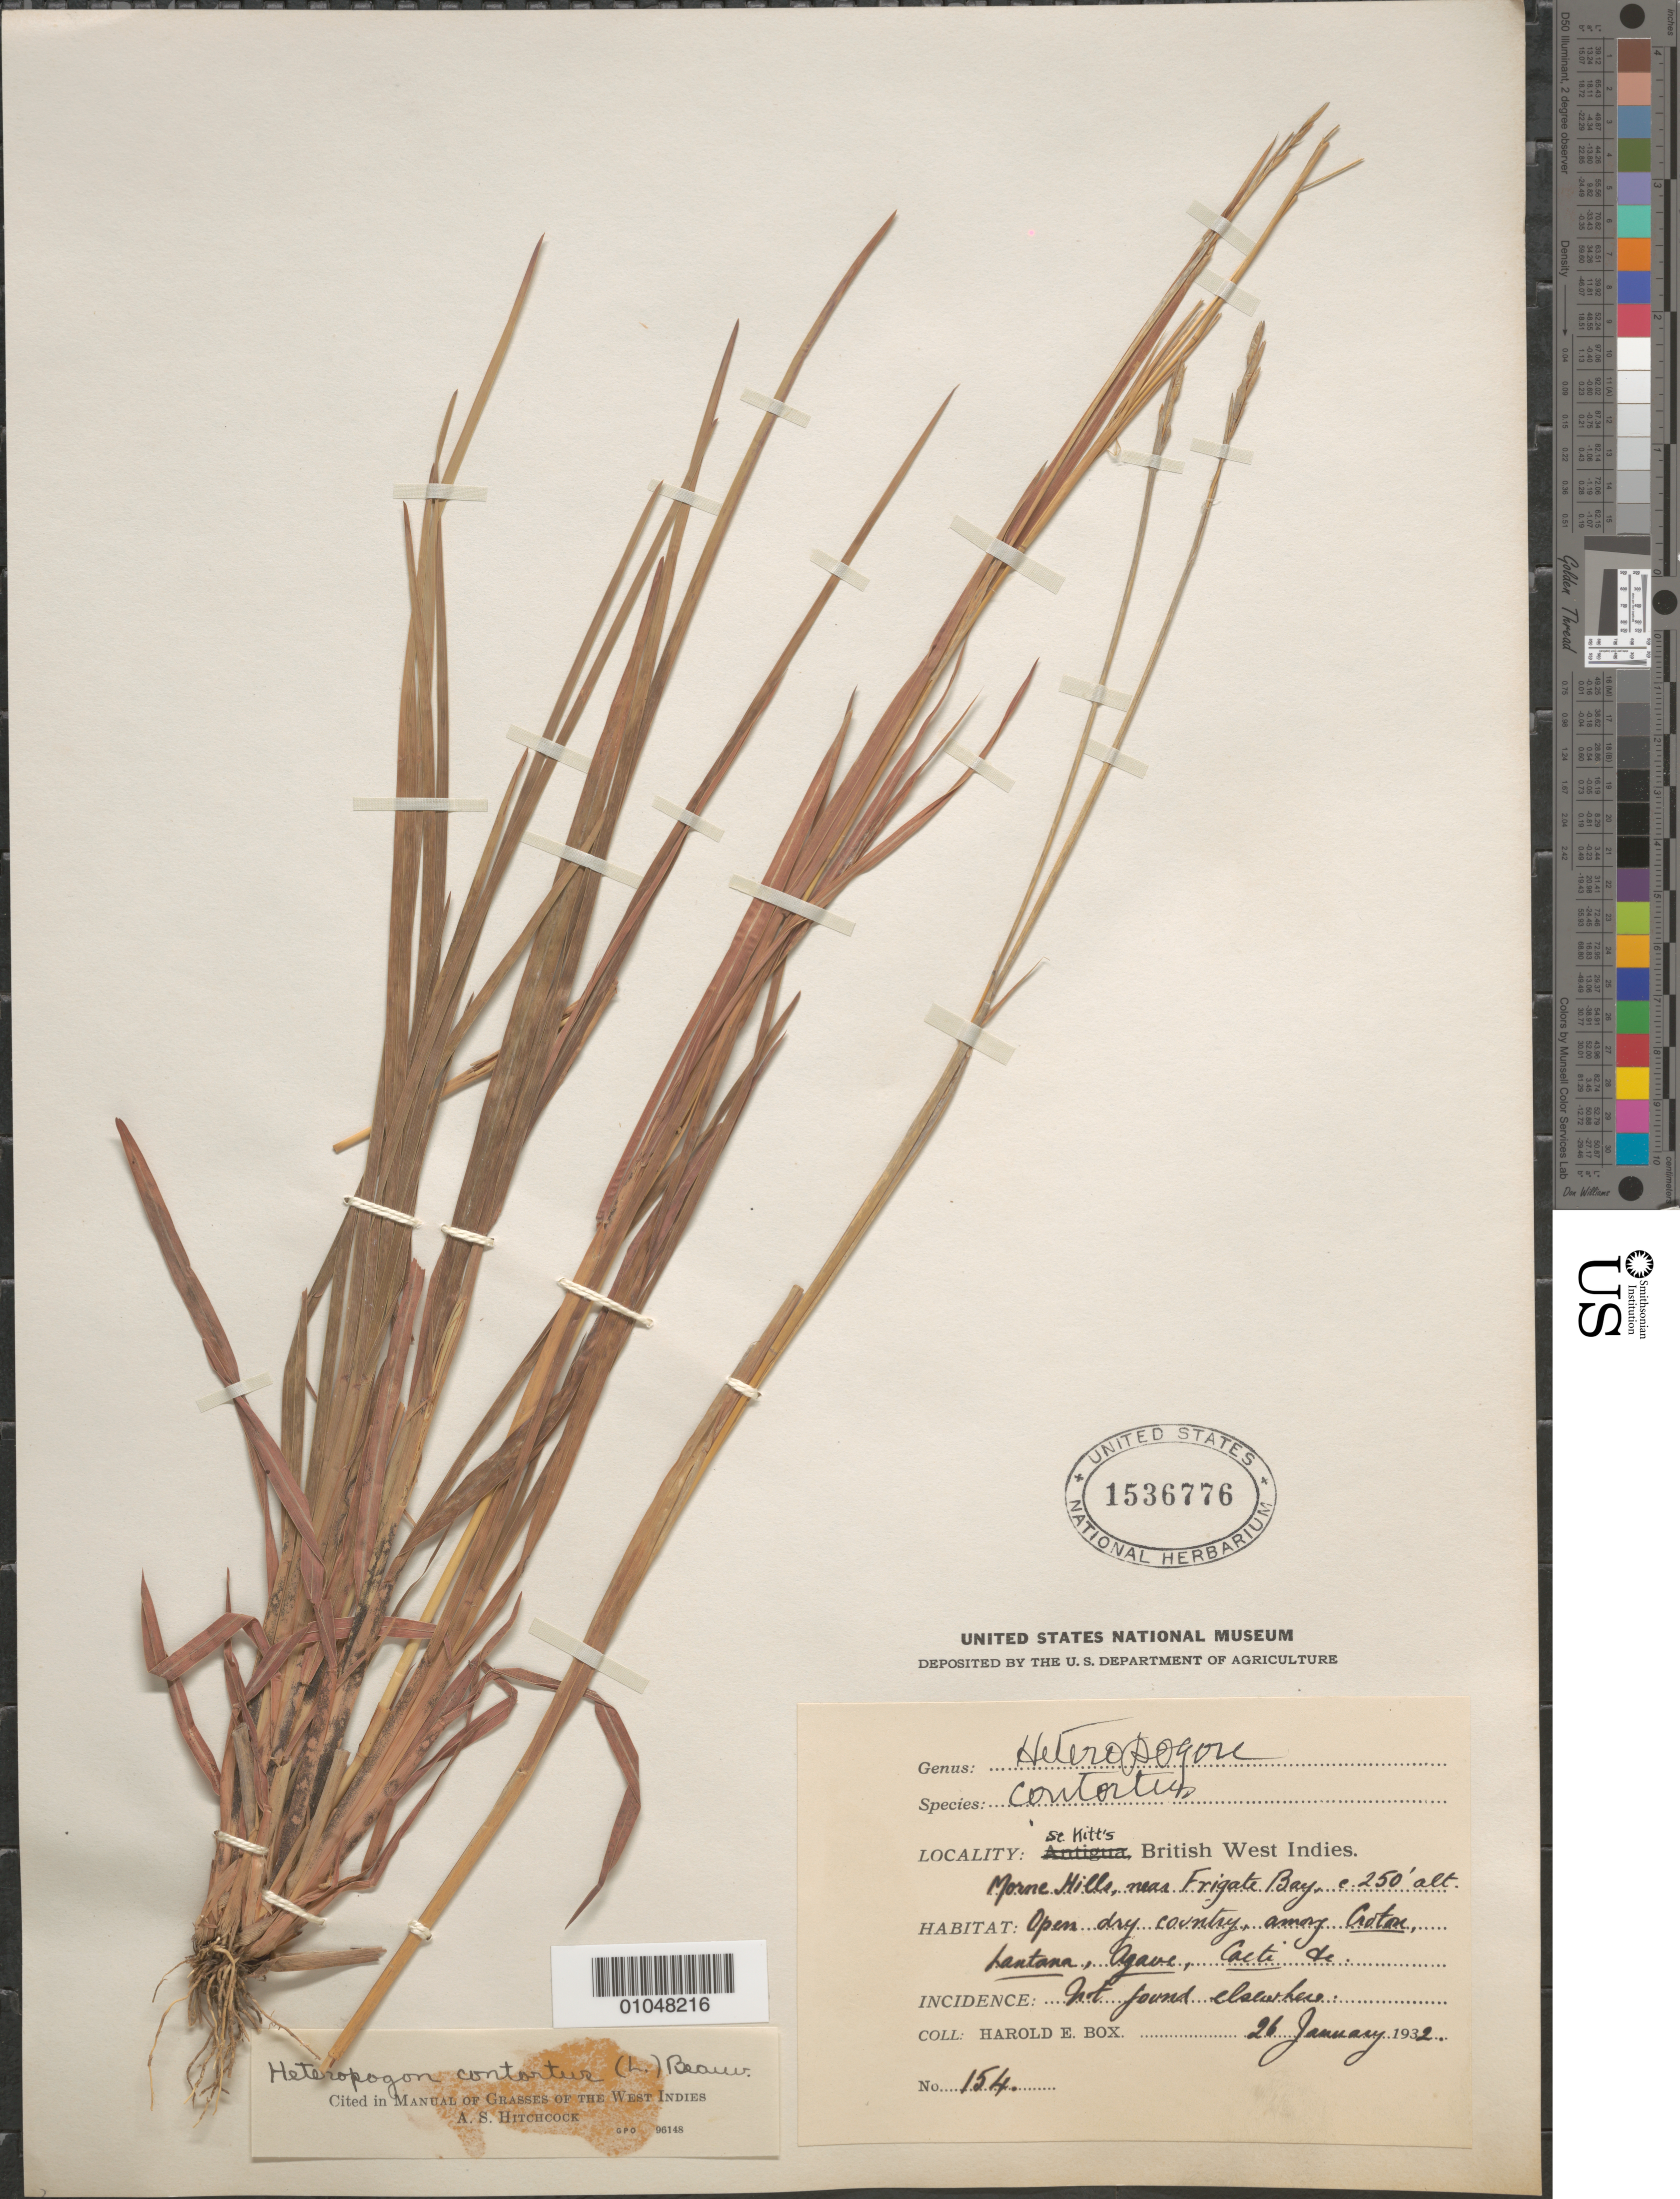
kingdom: Plantae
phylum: Tracheophyta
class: Liliopsida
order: Poales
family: Poaceae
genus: Heteropogon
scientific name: Heteropogon contortus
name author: (L.) P. Beauv. ex Roem. & Schult.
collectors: H. E. Box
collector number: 154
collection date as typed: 26 Jan 1932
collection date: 1932-01-26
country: St. Christopher-Nevis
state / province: St. George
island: St. Christopher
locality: Morne Hills near Frigate Bay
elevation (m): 76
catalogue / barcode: US 1536776